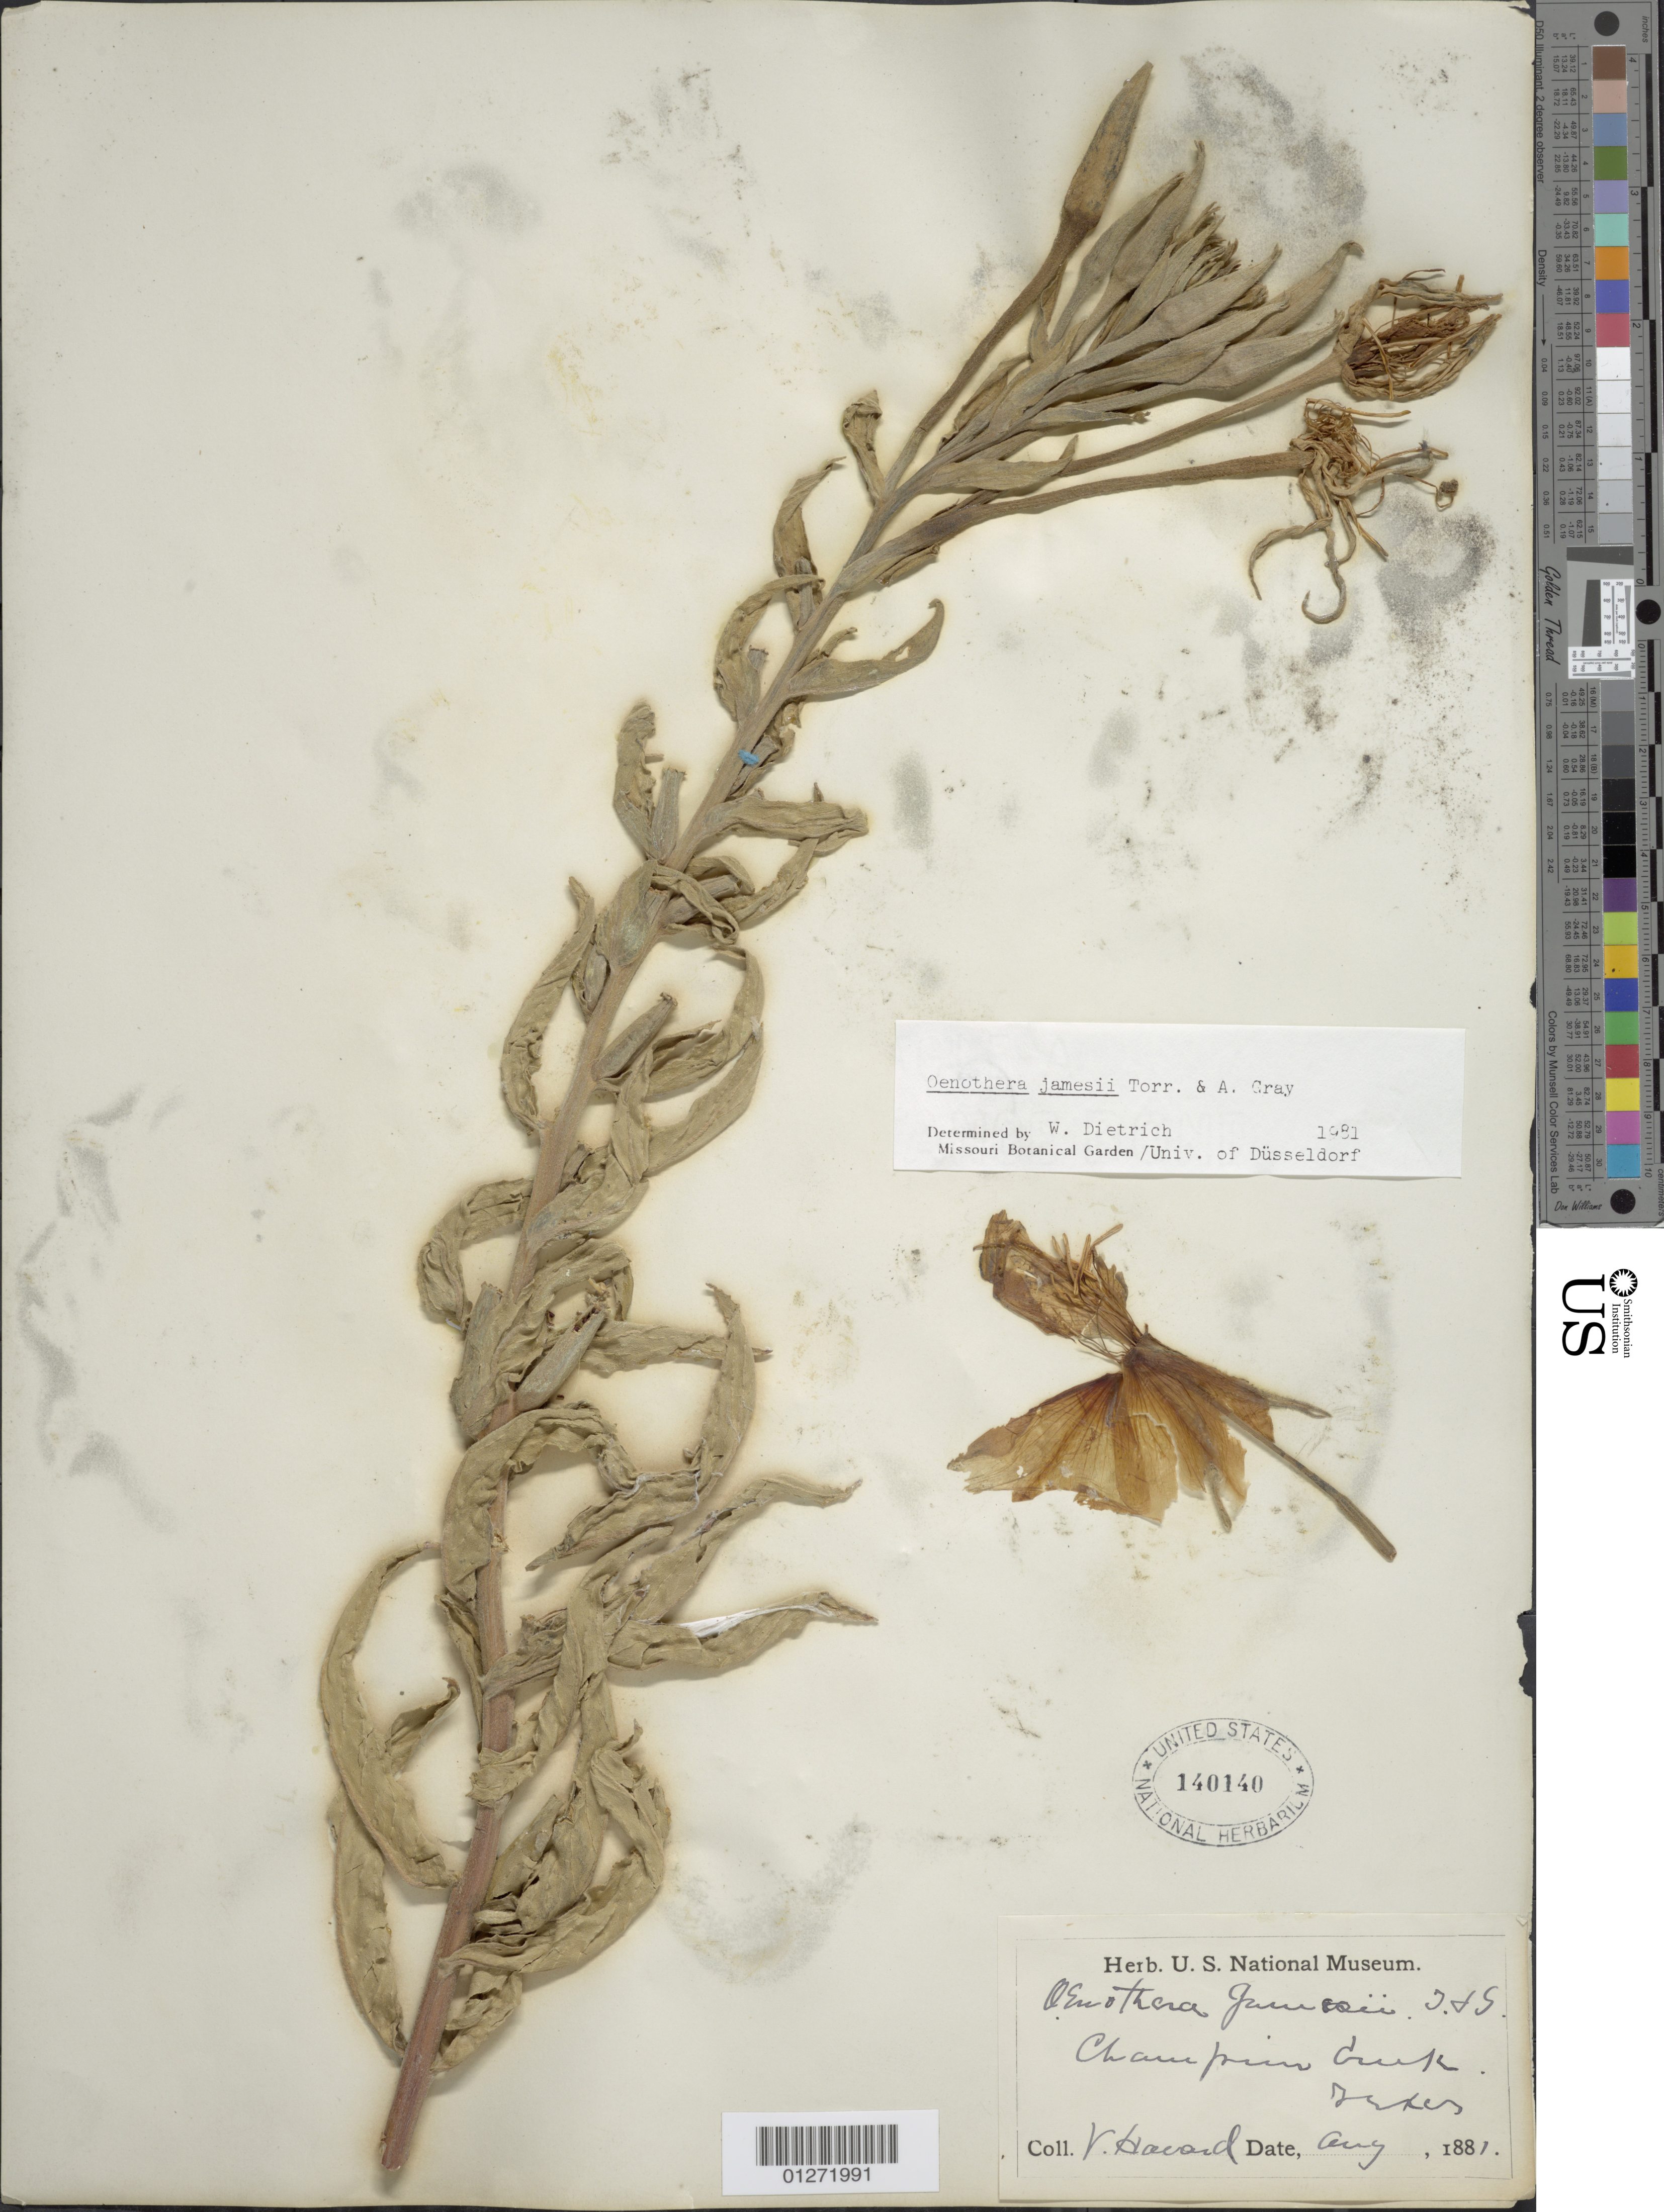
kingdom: Plantae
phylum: Tracheophyta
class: Magnoliopsida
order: Myrtales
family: Onagraceae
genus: Oenothera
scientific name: Oenothera jamesii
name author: Torr. & A. Gray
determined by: Dietrich, W.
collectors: V. Havard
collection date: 1881-08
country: United States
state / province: Texas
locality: Champion Creek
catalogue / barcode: US 140140